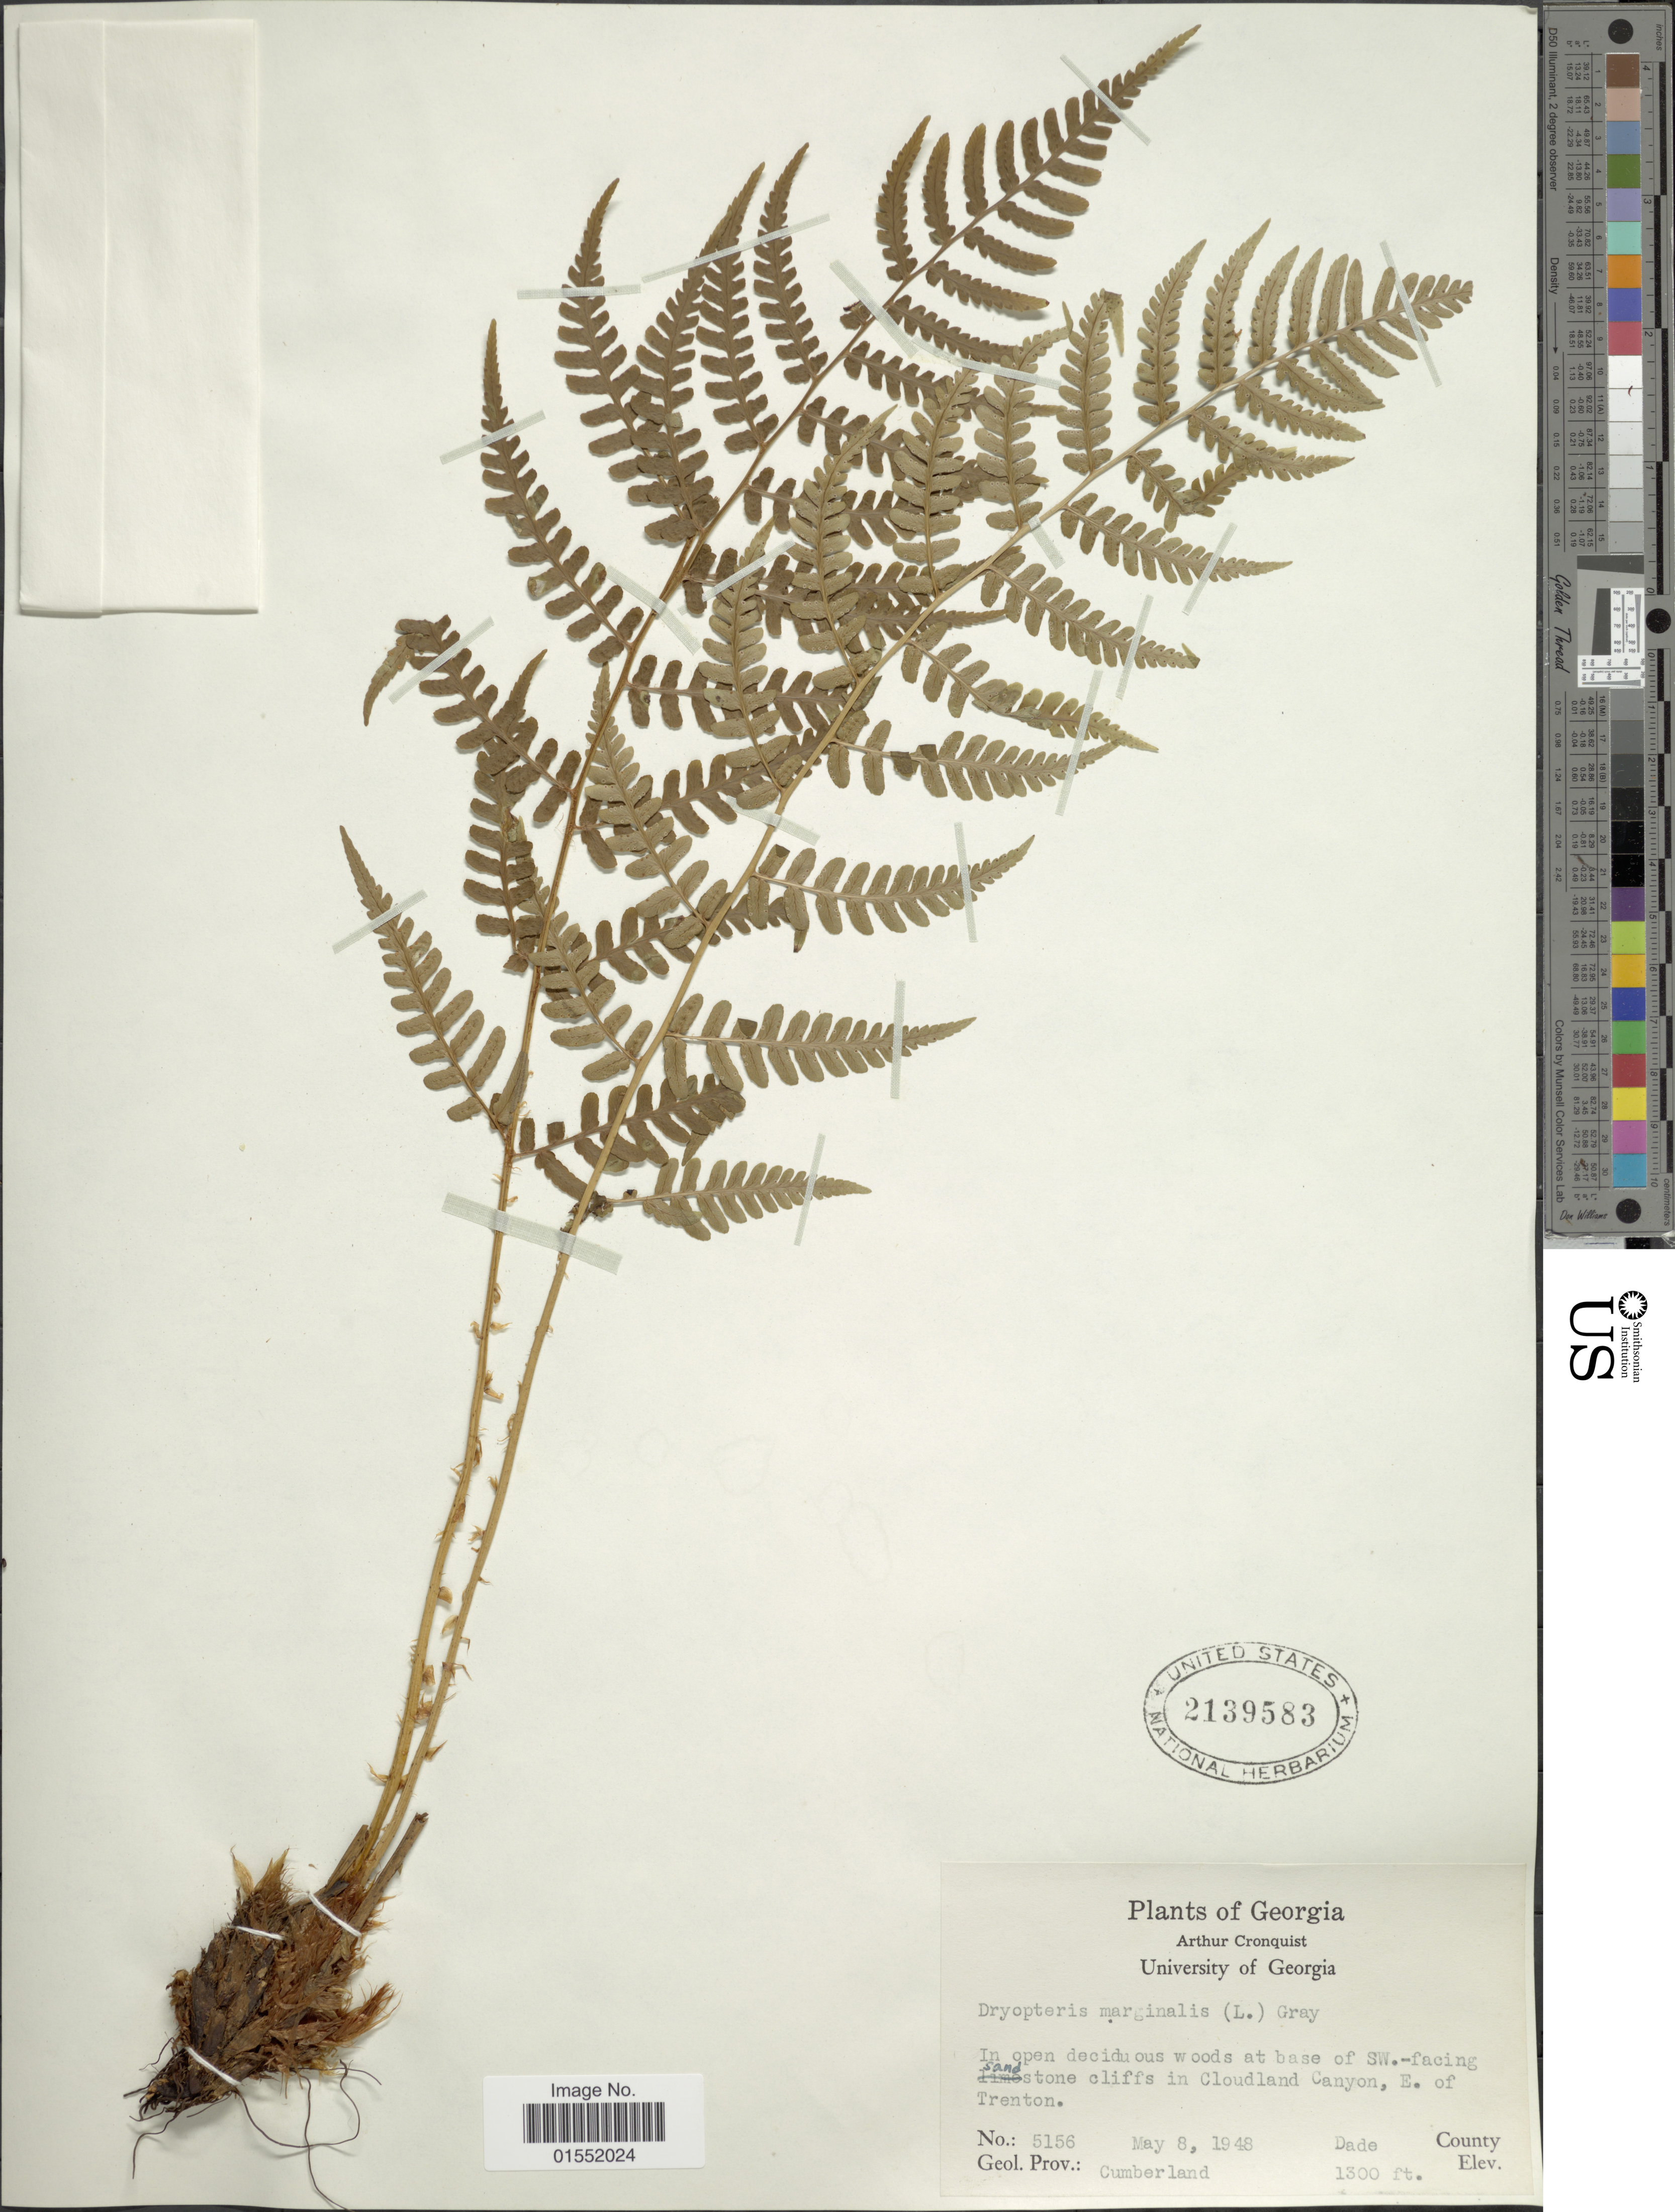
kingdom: Plantae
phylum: Tracheophyta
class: Polypodiopsida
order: Polypodiales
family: Dryopteridaceae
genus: Dryopteris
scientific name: Dryopteris marginalis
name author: (L.) A. Gray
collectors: A. J. Cronquist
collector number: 5156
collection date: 1948-05-08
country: United States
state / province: Georgia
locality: In open deciduous woods at base of SW.-facing sandstone cliffs in Cloudland Canyon, E. of Trenton, Dade County, Cumberland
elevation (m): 396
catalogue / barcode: US 2139583